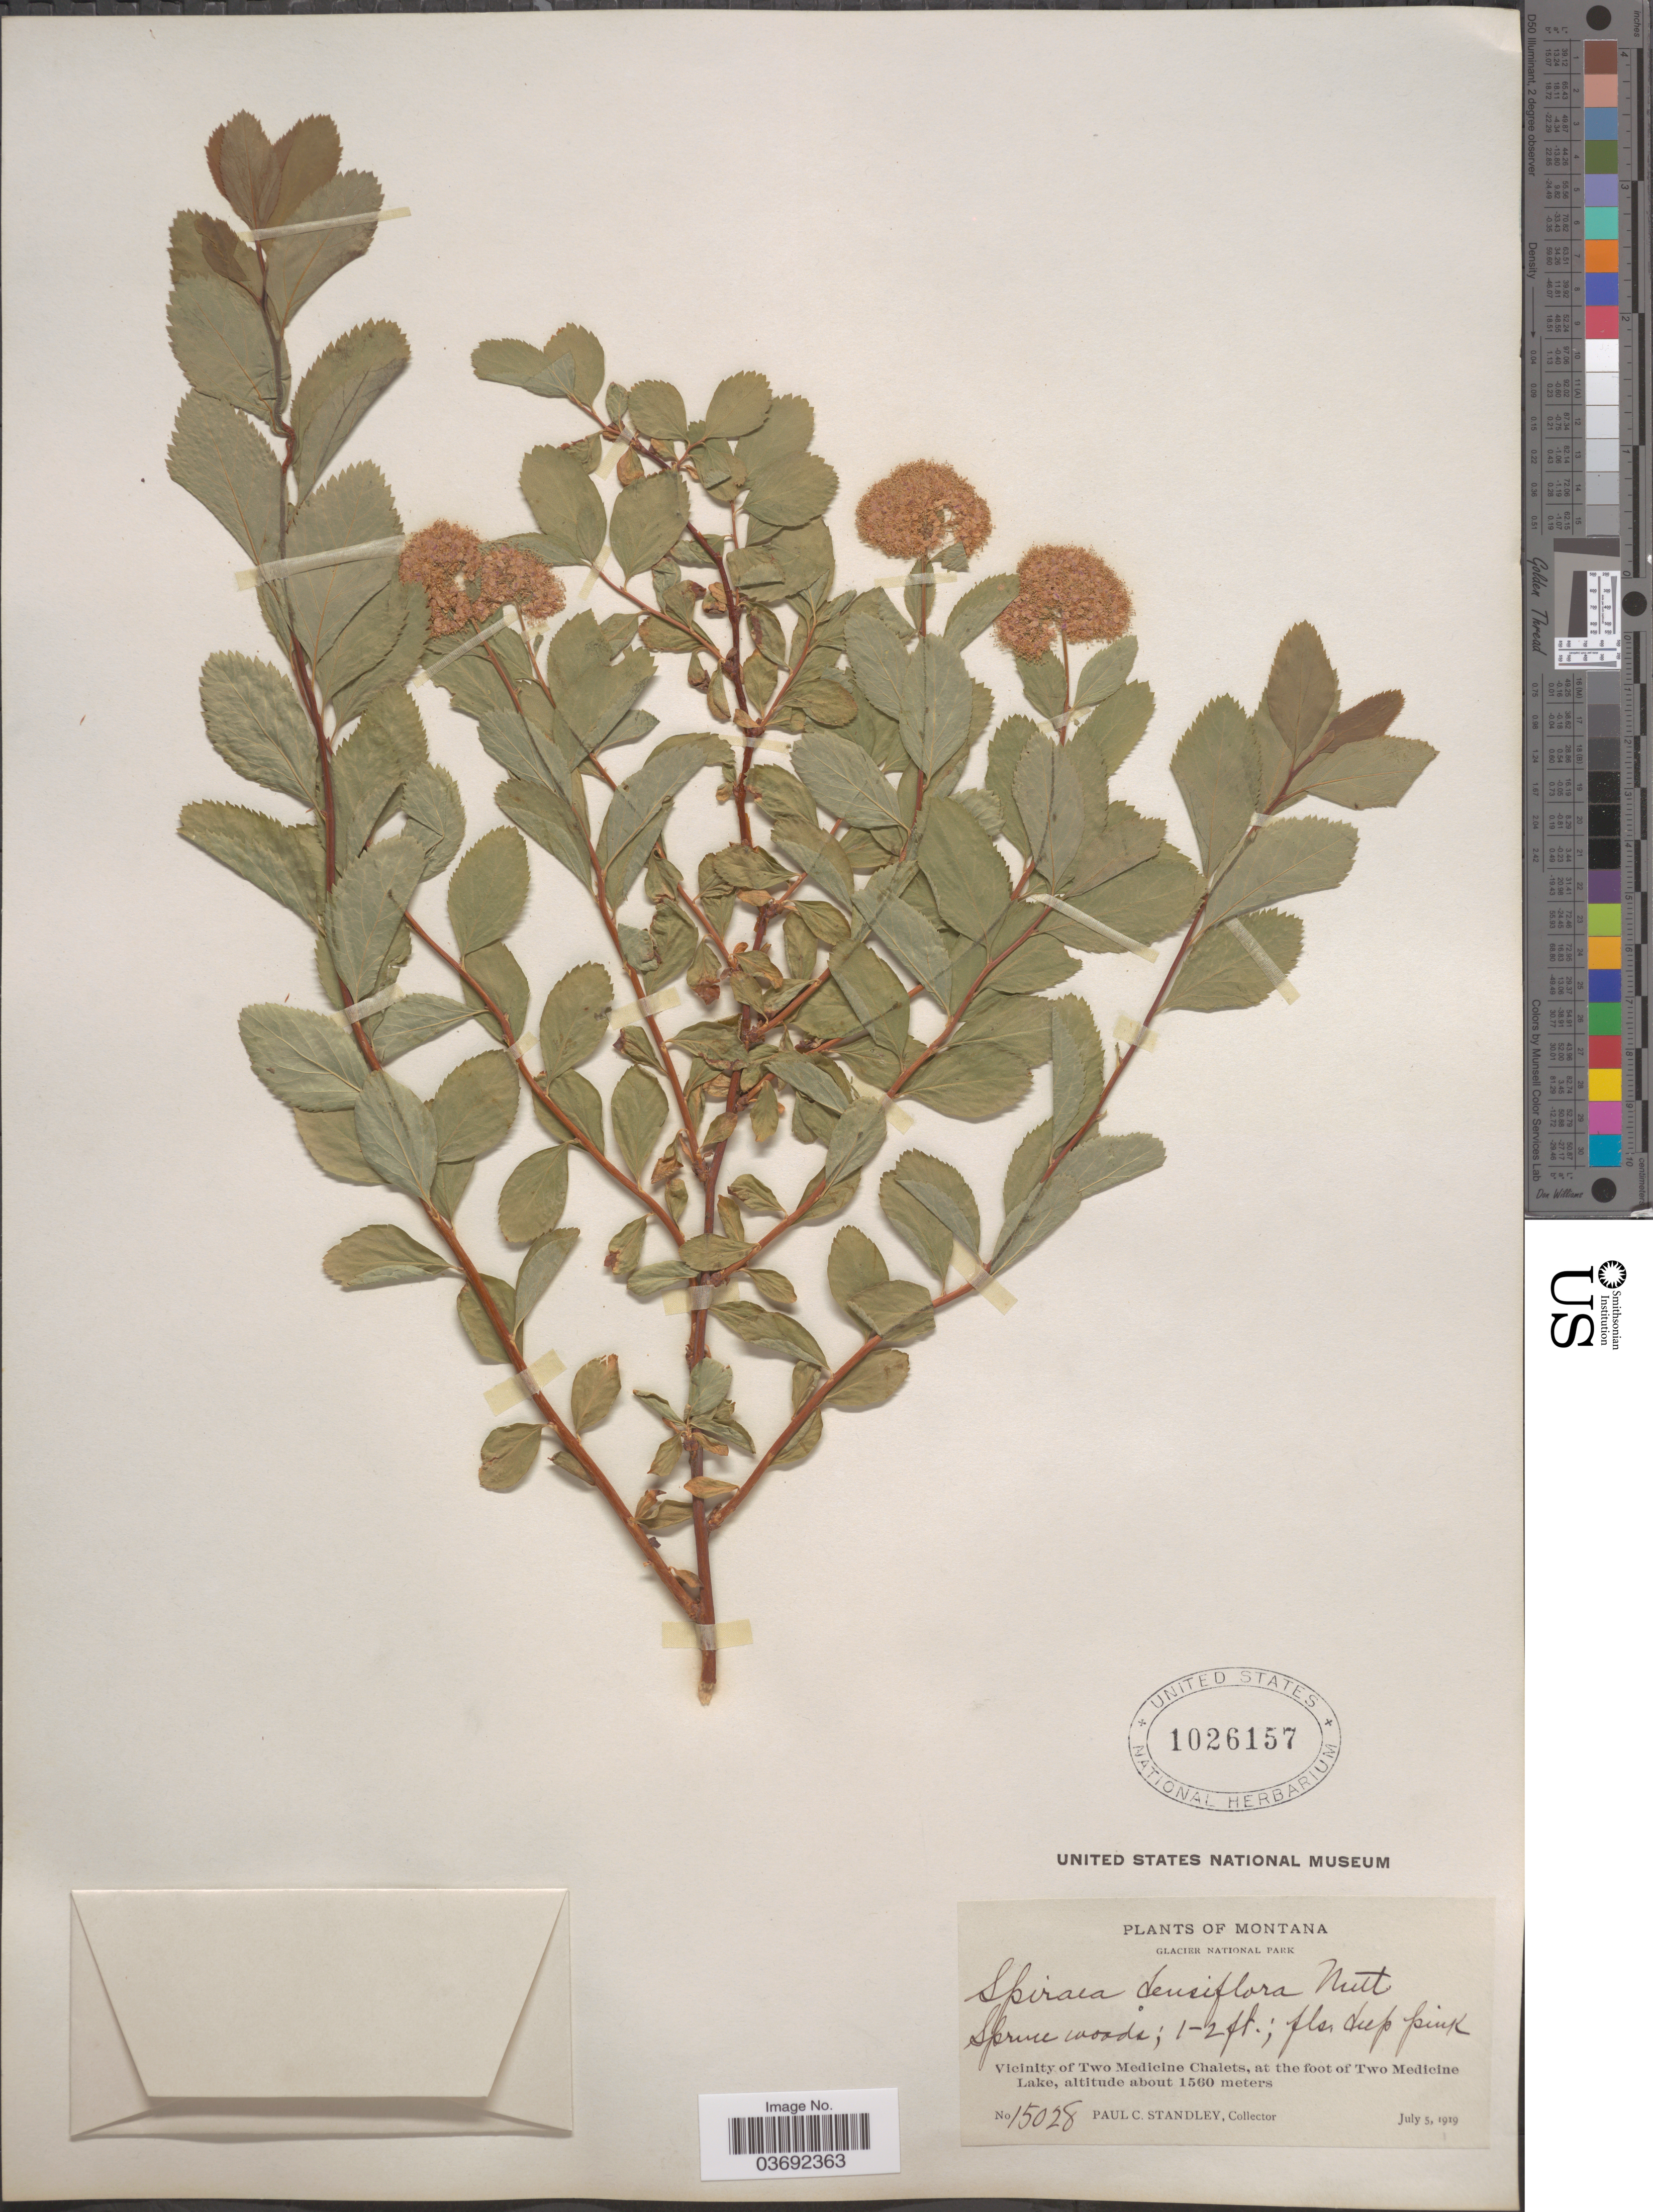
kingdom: Plantae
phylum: Tracheophyta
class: Magnoliopsida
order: Rosales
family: Rosaceae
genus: Spiraea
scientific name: Spiraea densiflora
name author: Nutt. ex Greenm.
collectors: P. C. Standley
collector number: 15028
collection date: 1919-07-05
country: United States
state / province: Montana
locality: Glacier National Park. Vicinity of Two Medicine Chalets, at the foot of Two Medicine Lake.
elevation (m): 1560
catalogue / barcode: US 1026157